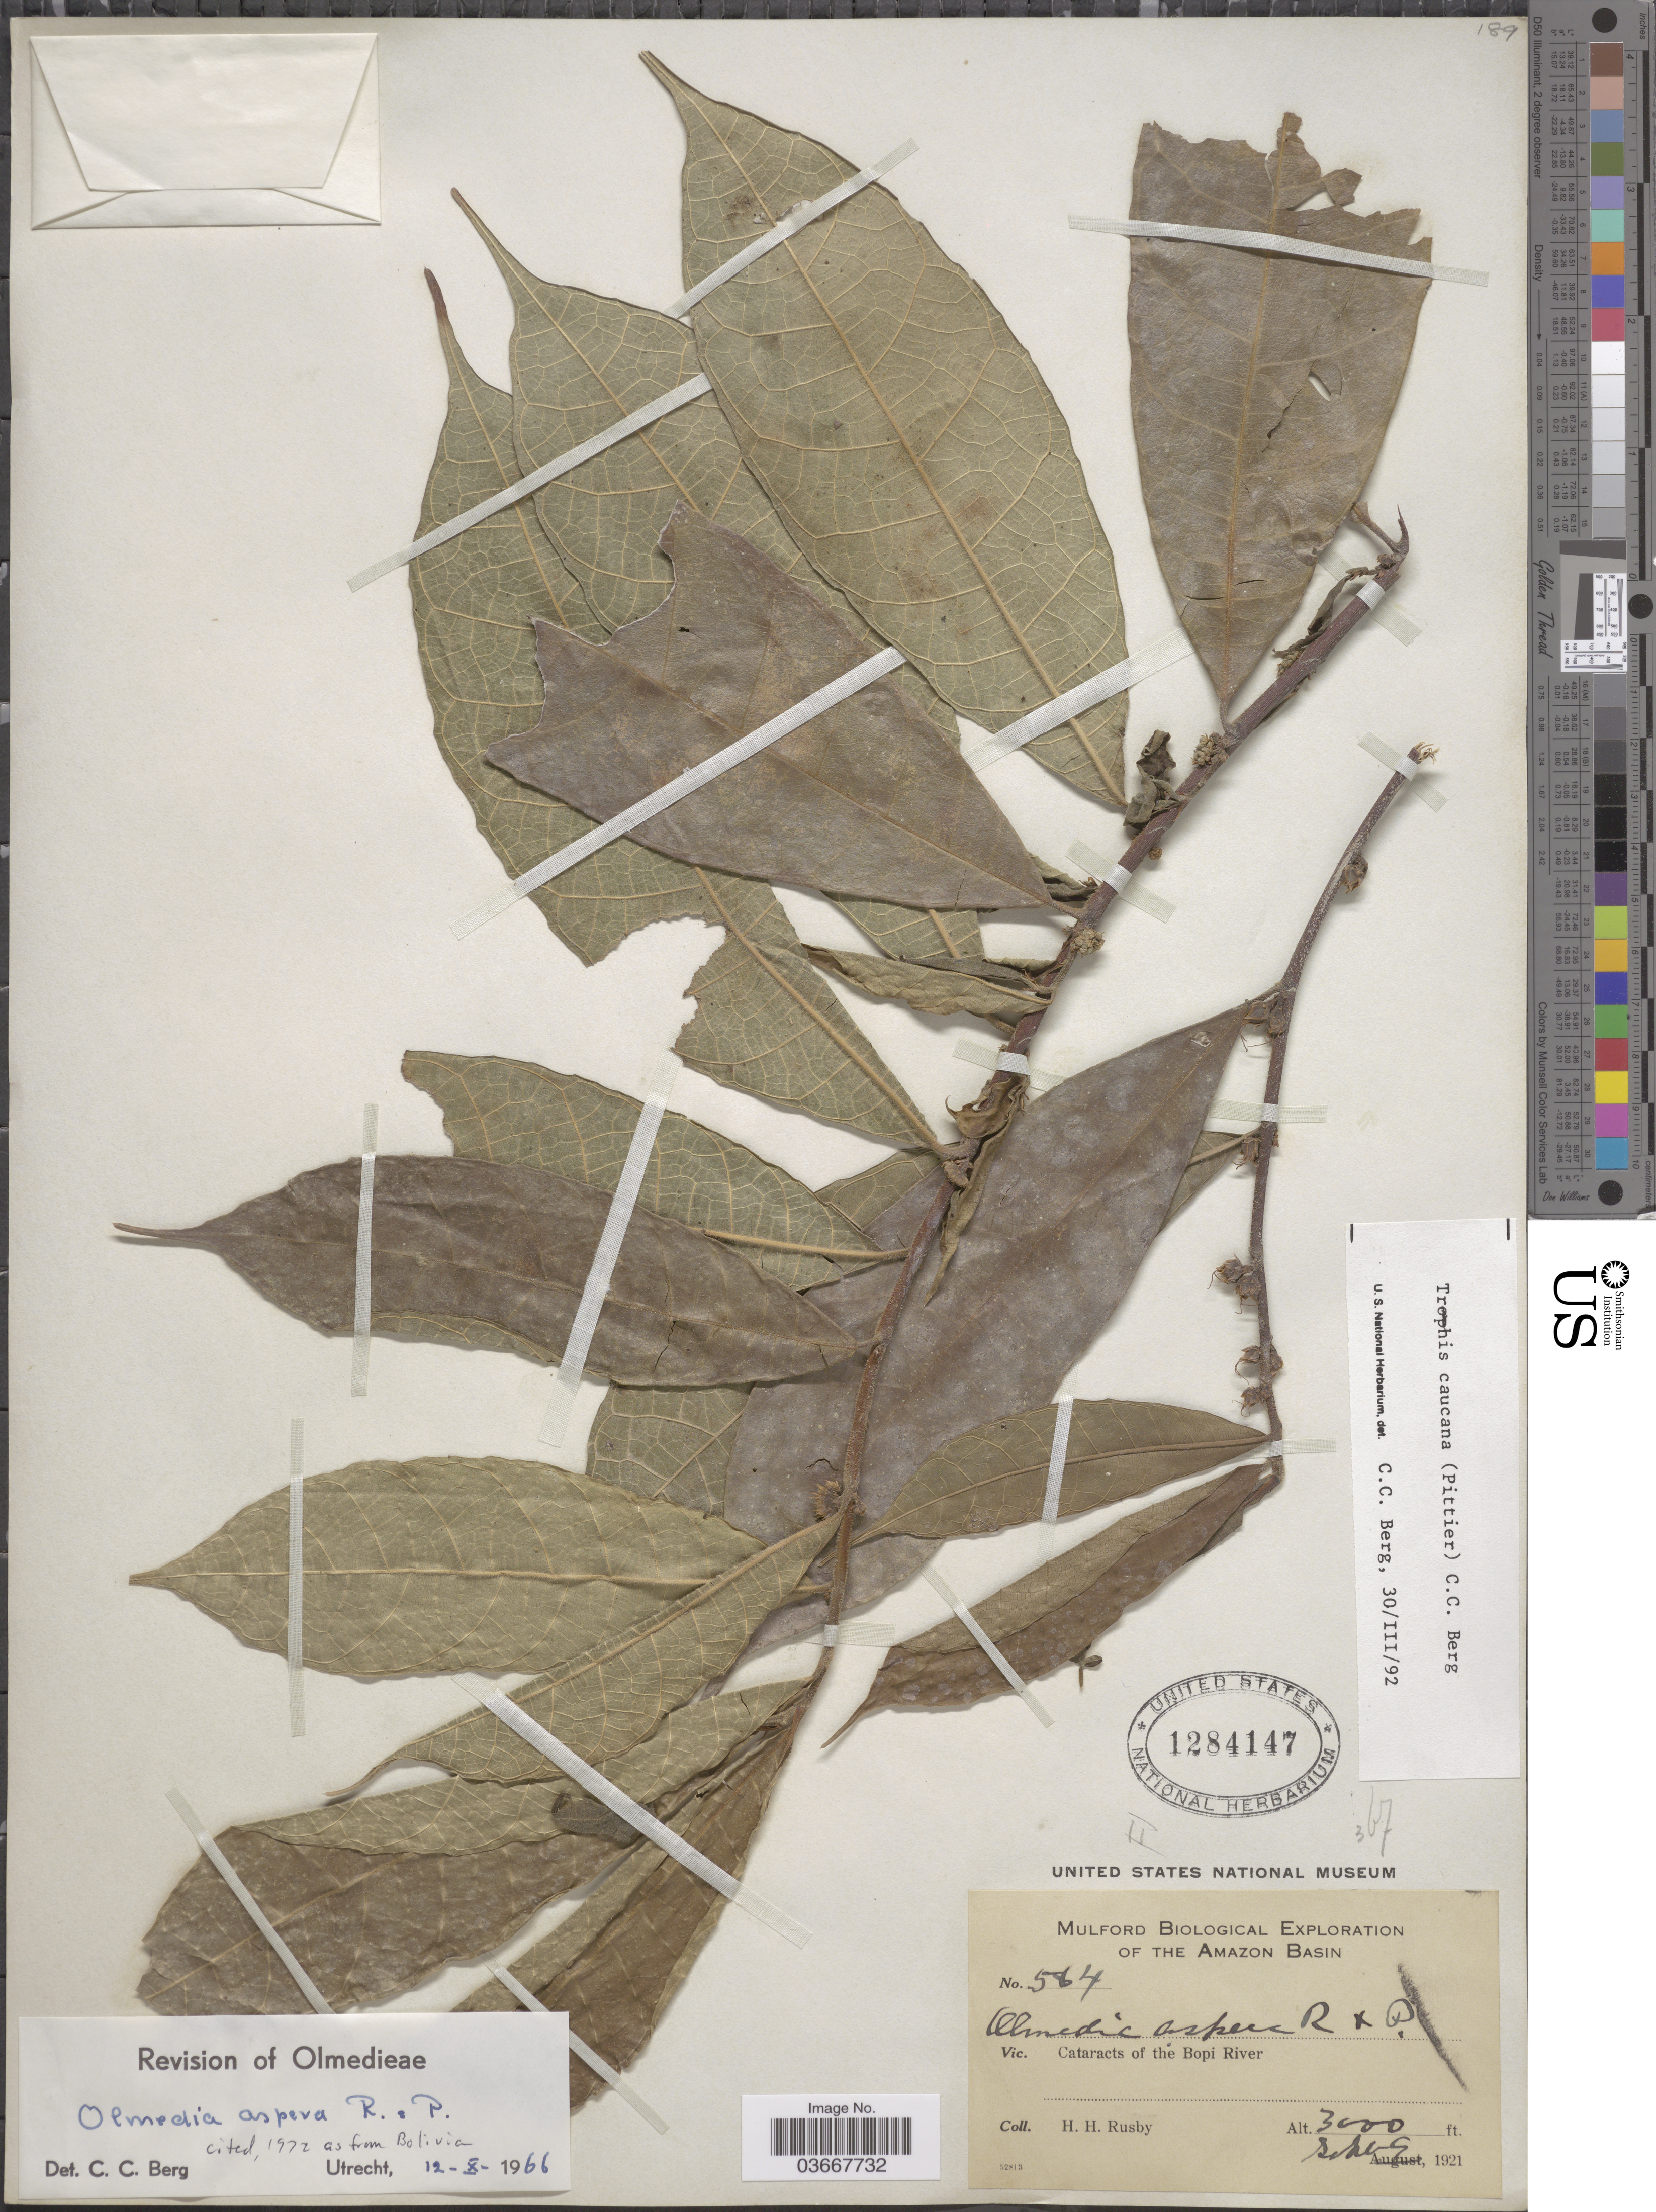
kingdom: Plantae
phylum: Tracheophyta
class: Magnoliopsida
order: Rosales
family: Moraceae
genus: Olmedia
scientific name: Olmedia aspera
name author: Ruiz & Pav.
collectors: H. H. Rusby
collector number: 564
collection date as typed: Sept. 9, 1921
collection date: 1921-09-09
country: Bolivia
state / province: La Paz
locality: Cataracts of the Bopi River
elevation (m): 914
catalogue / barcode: US 1284147